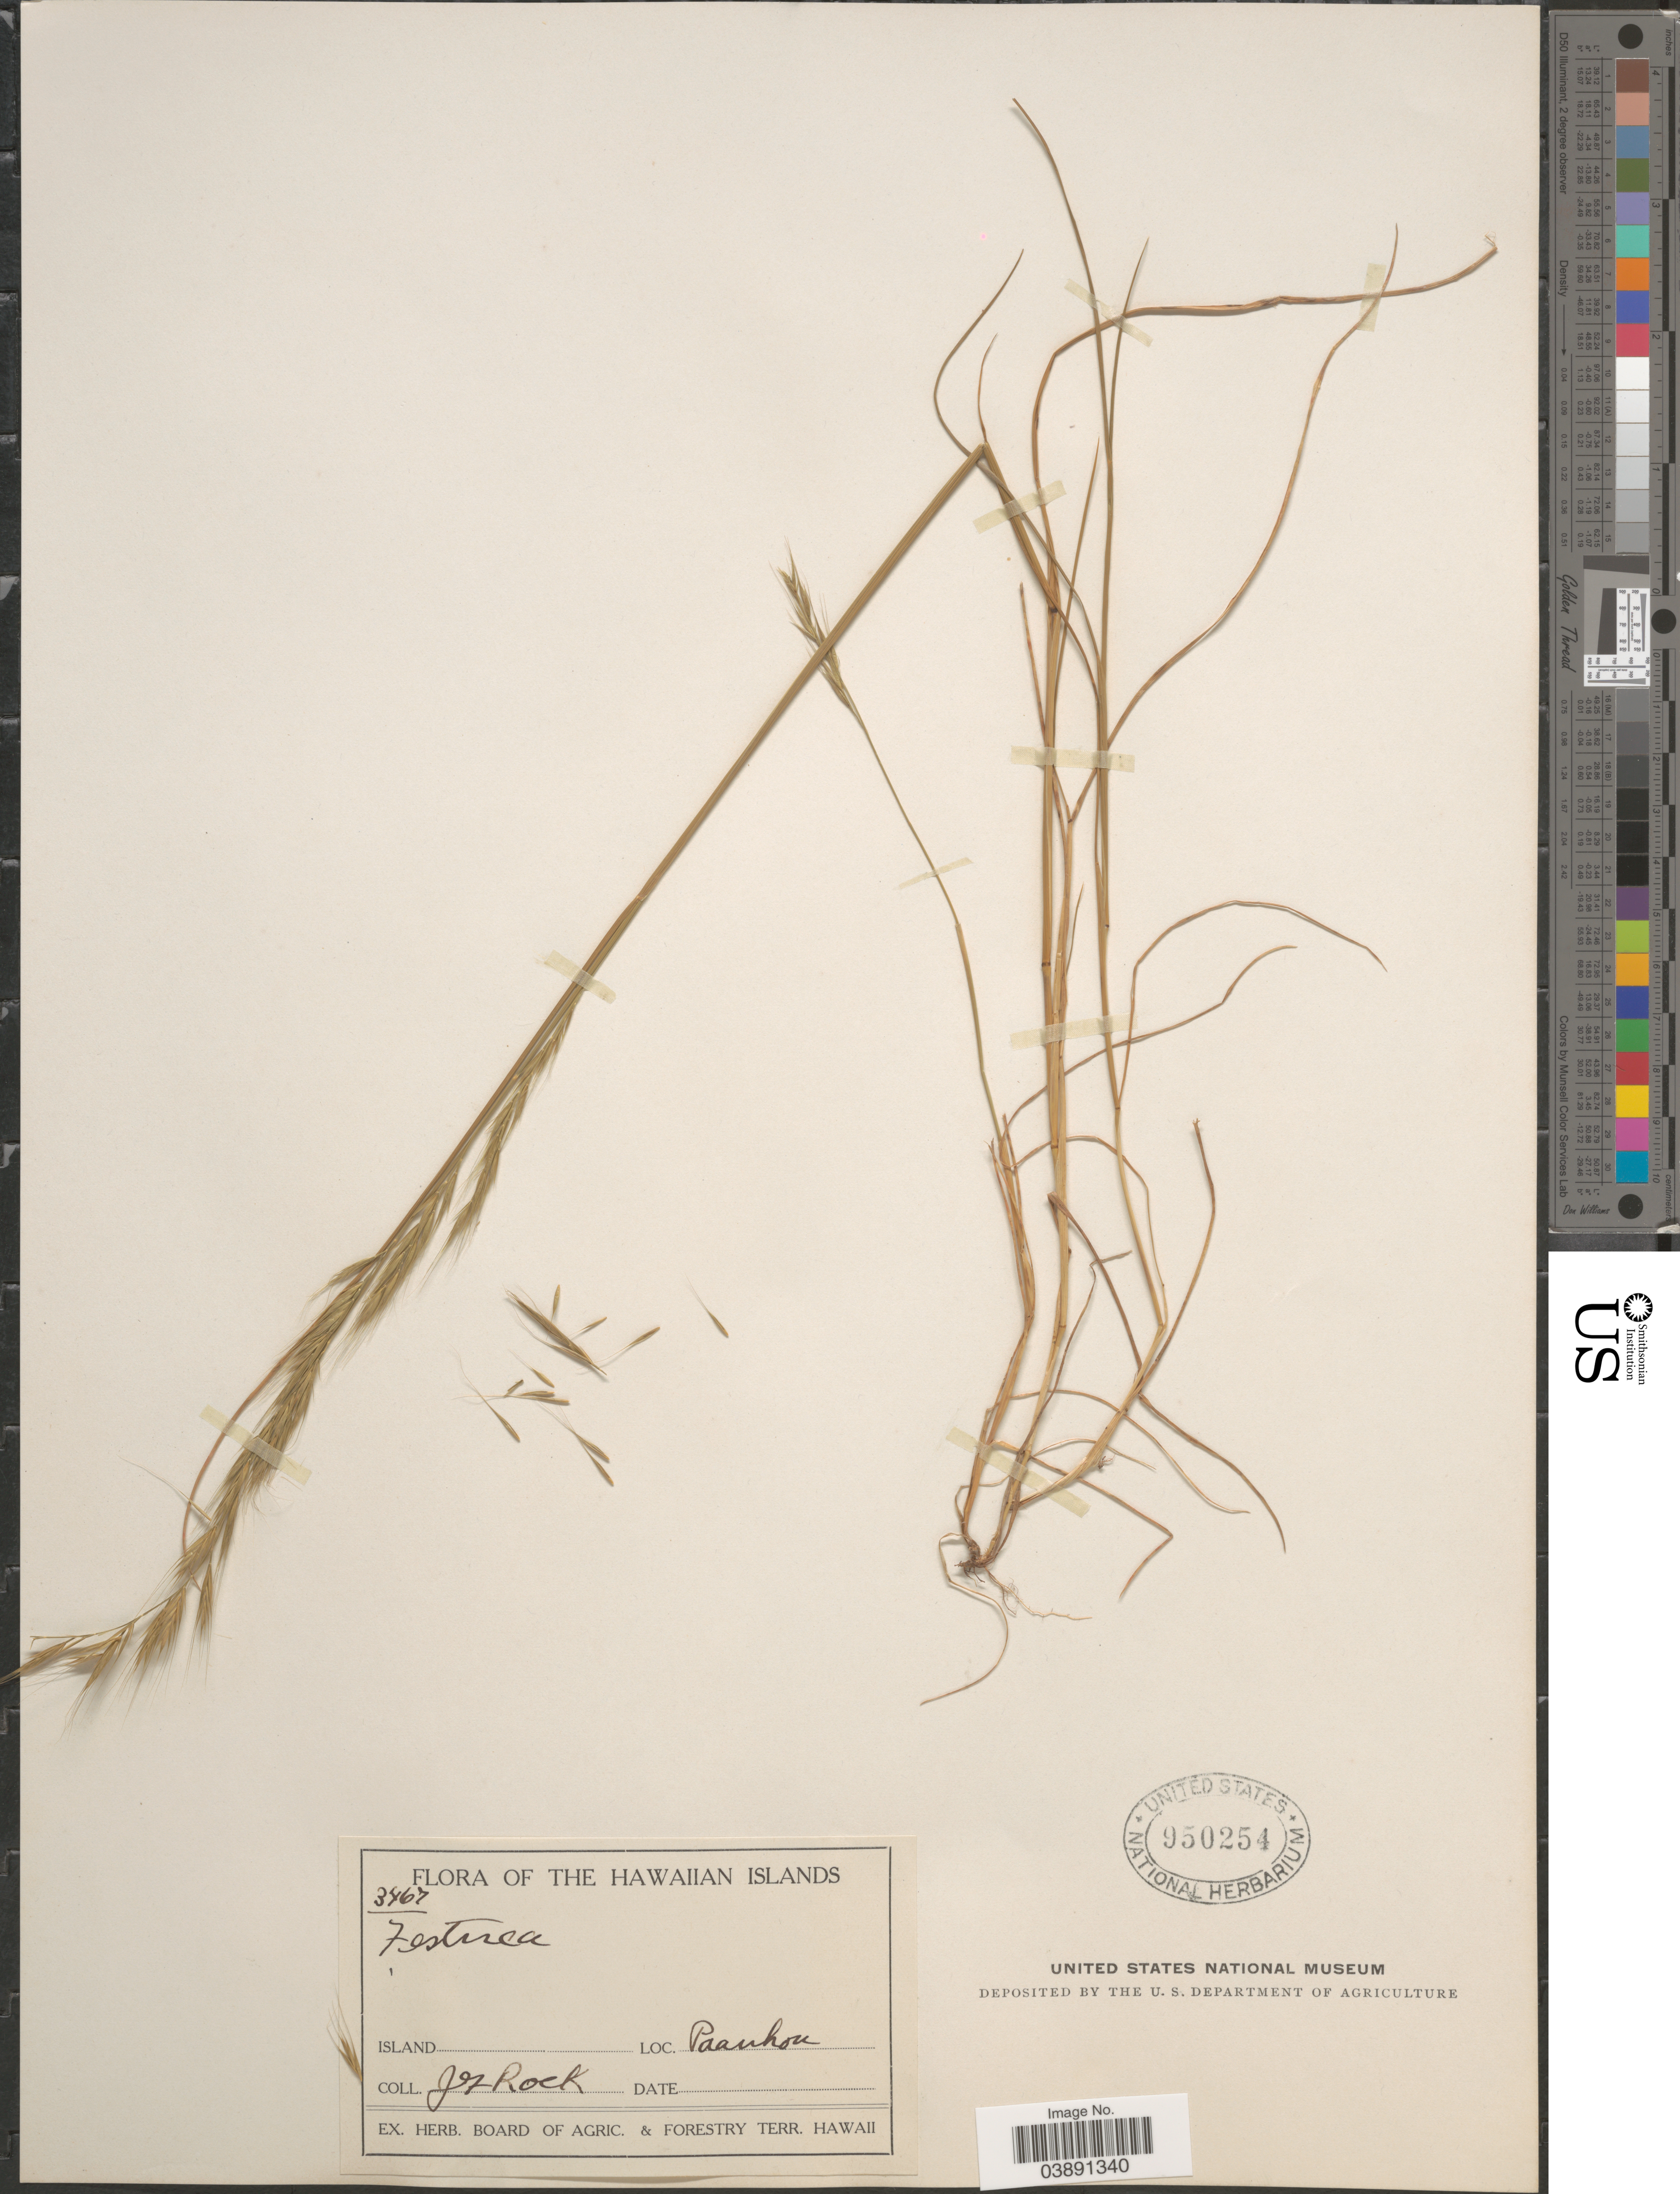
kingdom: Plantae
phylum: Tracheophyta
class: Liliopsida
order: Poales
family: Poaceae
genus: Festuca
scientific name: Festuca bromoides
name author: L.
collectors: J. Rock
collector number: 3467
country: United States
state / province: Hawaii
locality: The Hawaiian Islands. Paauhau.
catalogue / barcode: US 950254